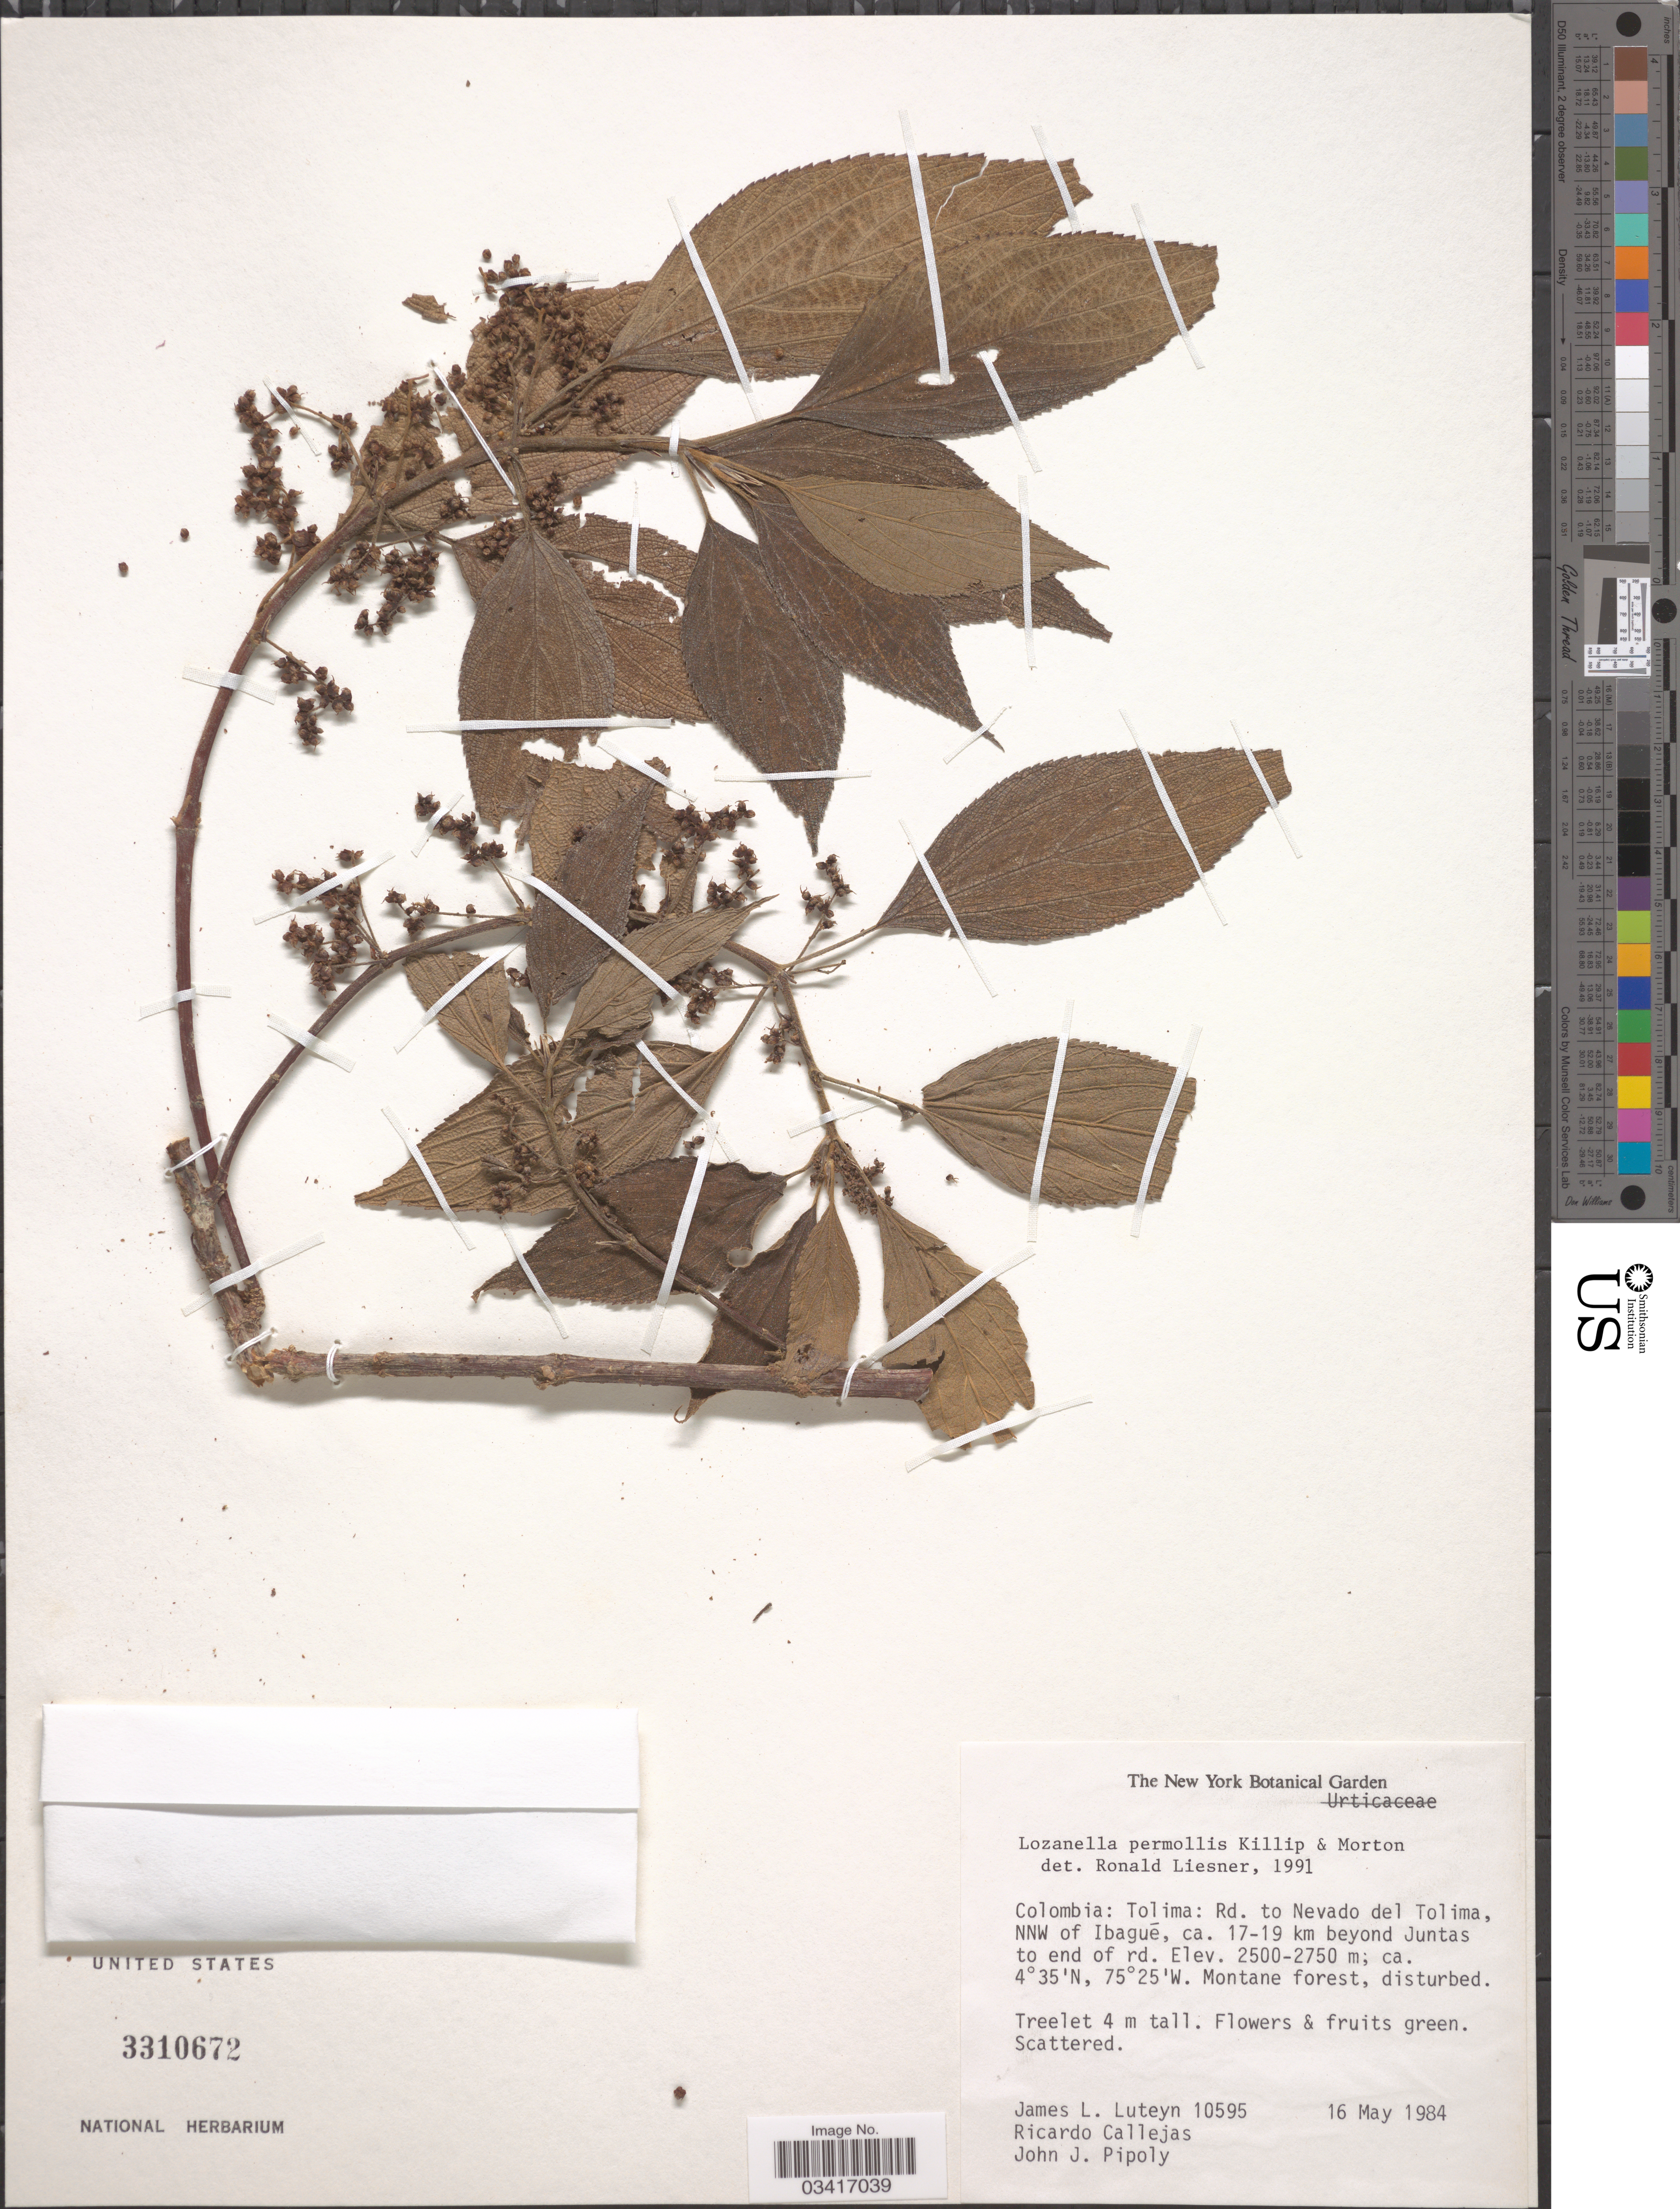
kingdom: Plantae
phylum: Tracheophyta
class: Magnoliopsida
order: Rosales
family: Cannabaceae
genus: Lozanella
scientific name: Lozanella permollis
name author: Killip & C.V. Morton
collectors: J. L. Luteyn, R. Callejas & J. J. Pipoly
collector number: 10595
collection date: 1984-05-16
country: Colombia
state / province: Tolima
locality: Rd. to Nevado del Tolima, NNW of Ibagué, ca. 17-19 km beyond Juntas to end of rd.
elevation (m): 2500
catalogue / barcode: US 3310672